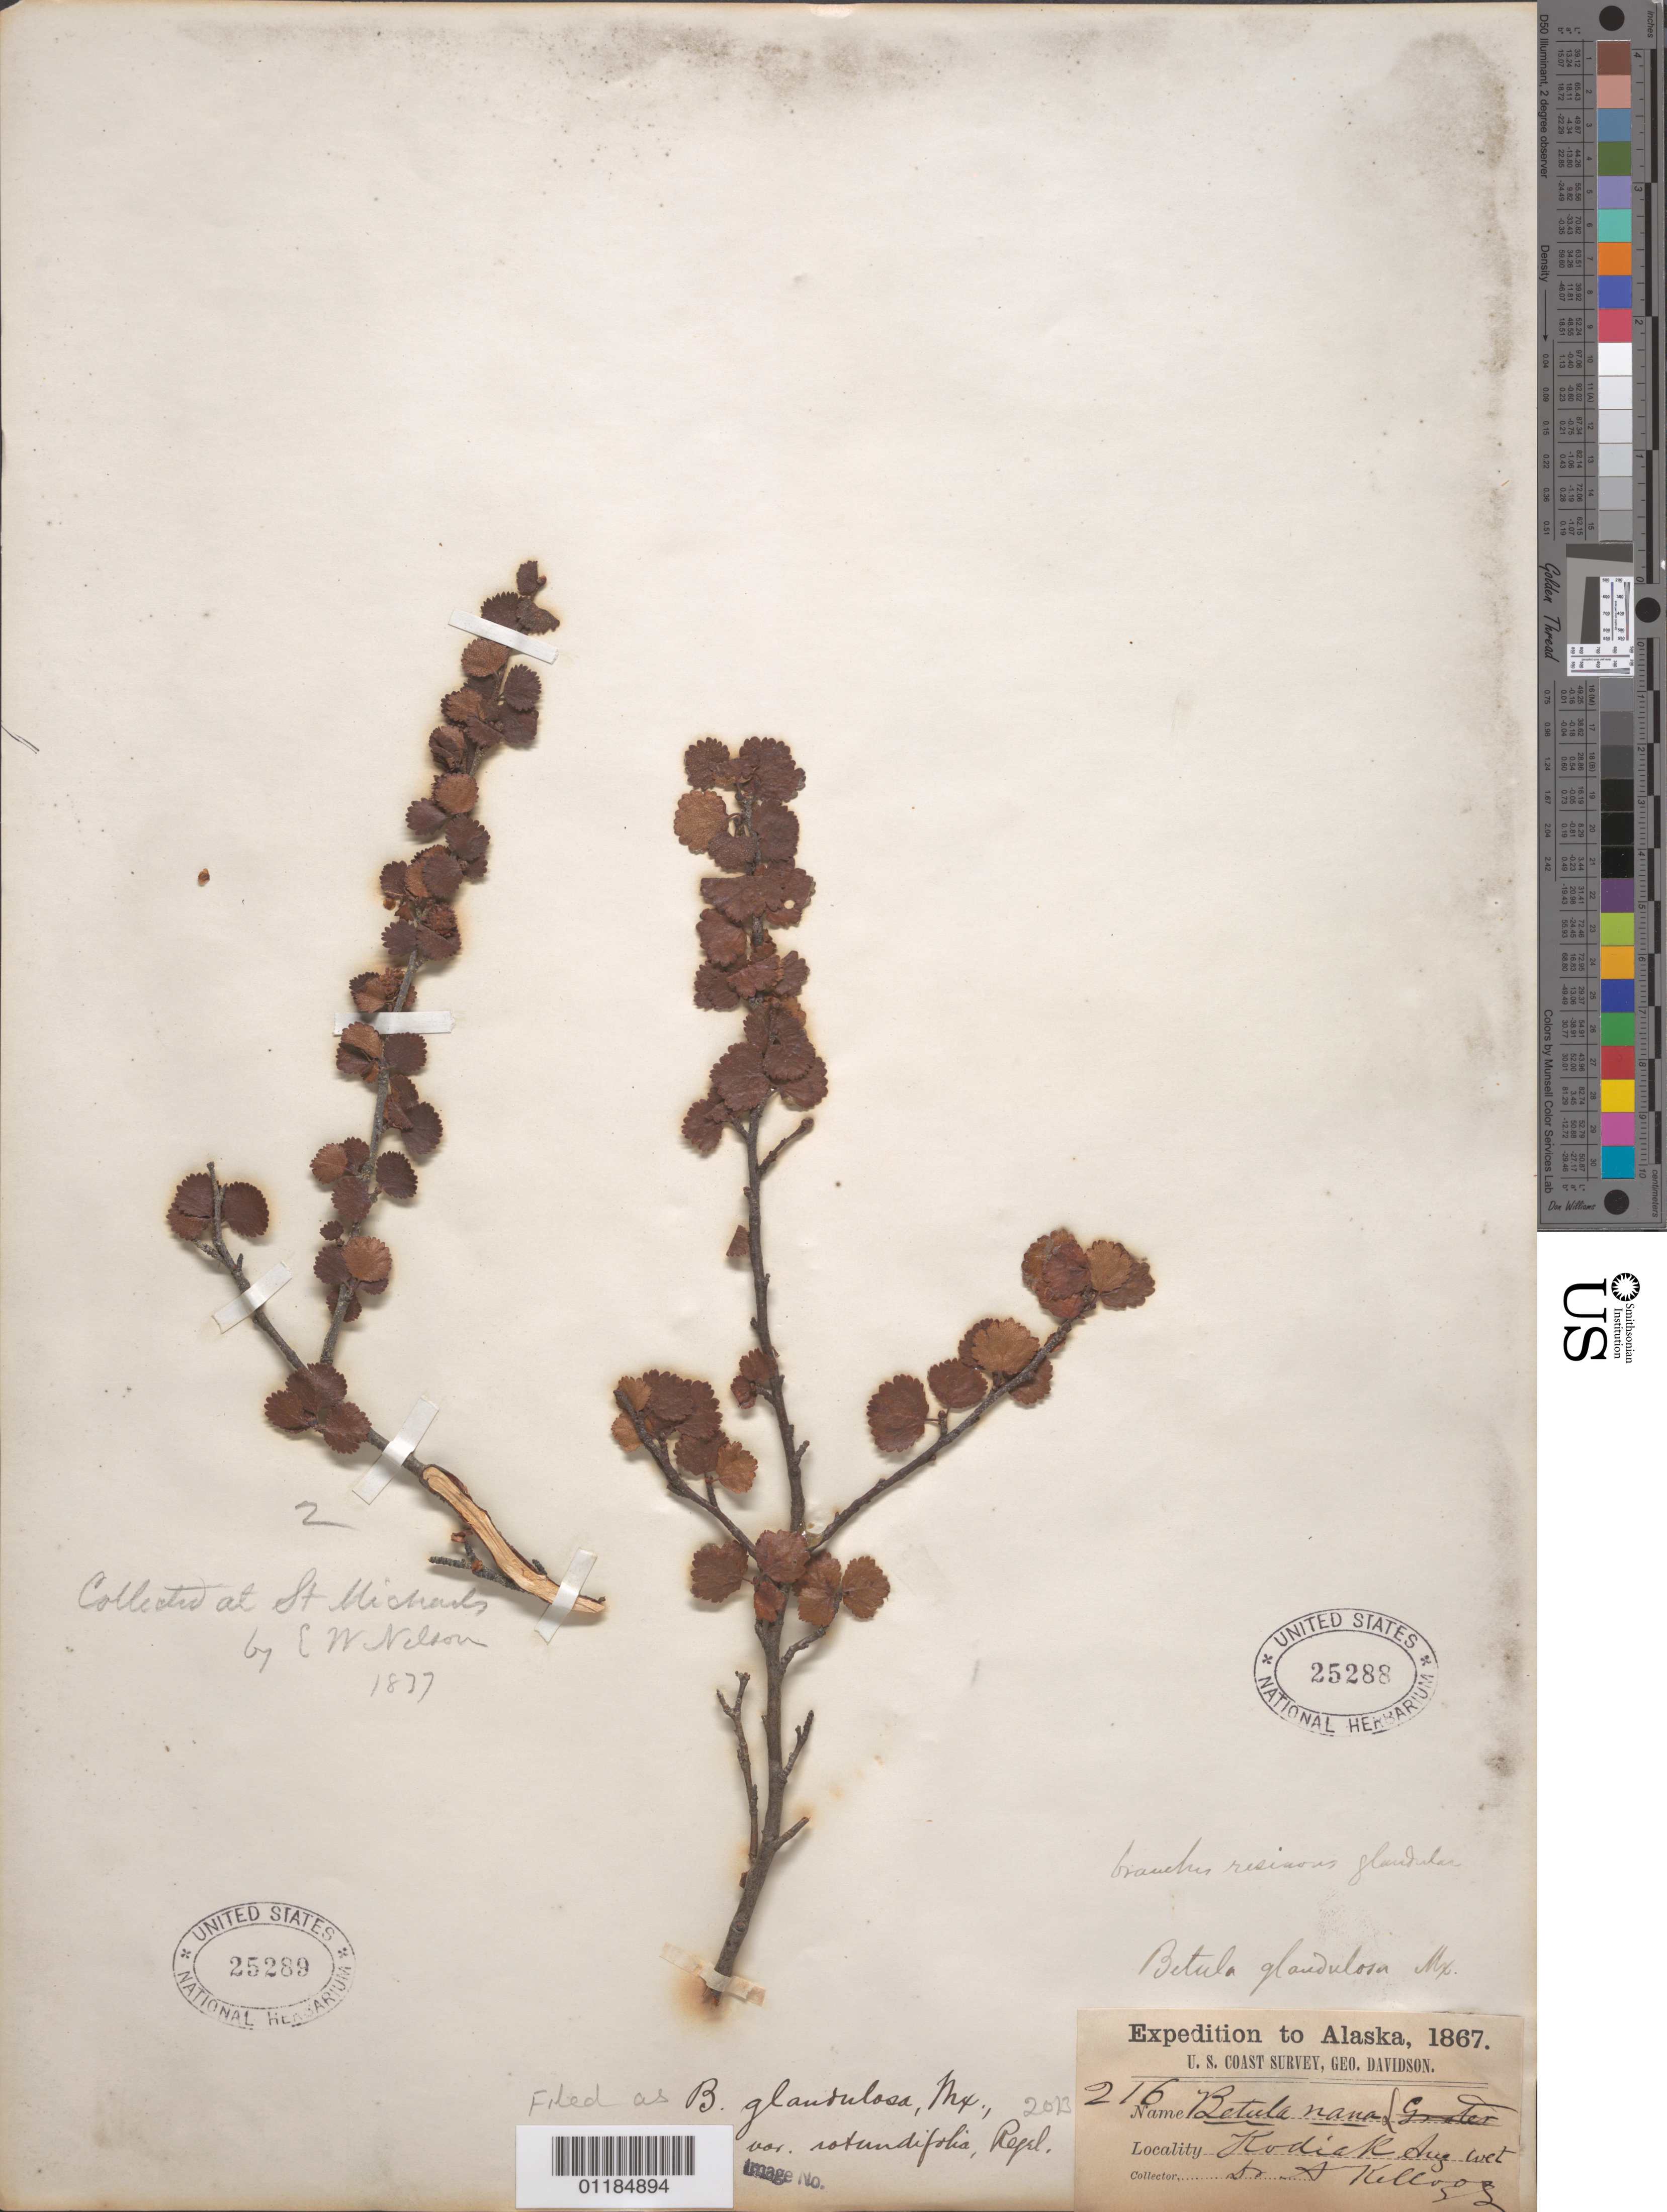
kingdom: Plantae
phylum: Tracheophyta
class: Magnoliopsida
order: Fagales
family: Betulaceae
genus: Betula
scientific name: Betula glandulosa var. rotundifolia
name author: (Spach) Regel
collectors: E. W. Nelson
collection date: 1837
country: United States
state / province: Alaska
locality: St. Michael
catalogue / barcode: US 25289